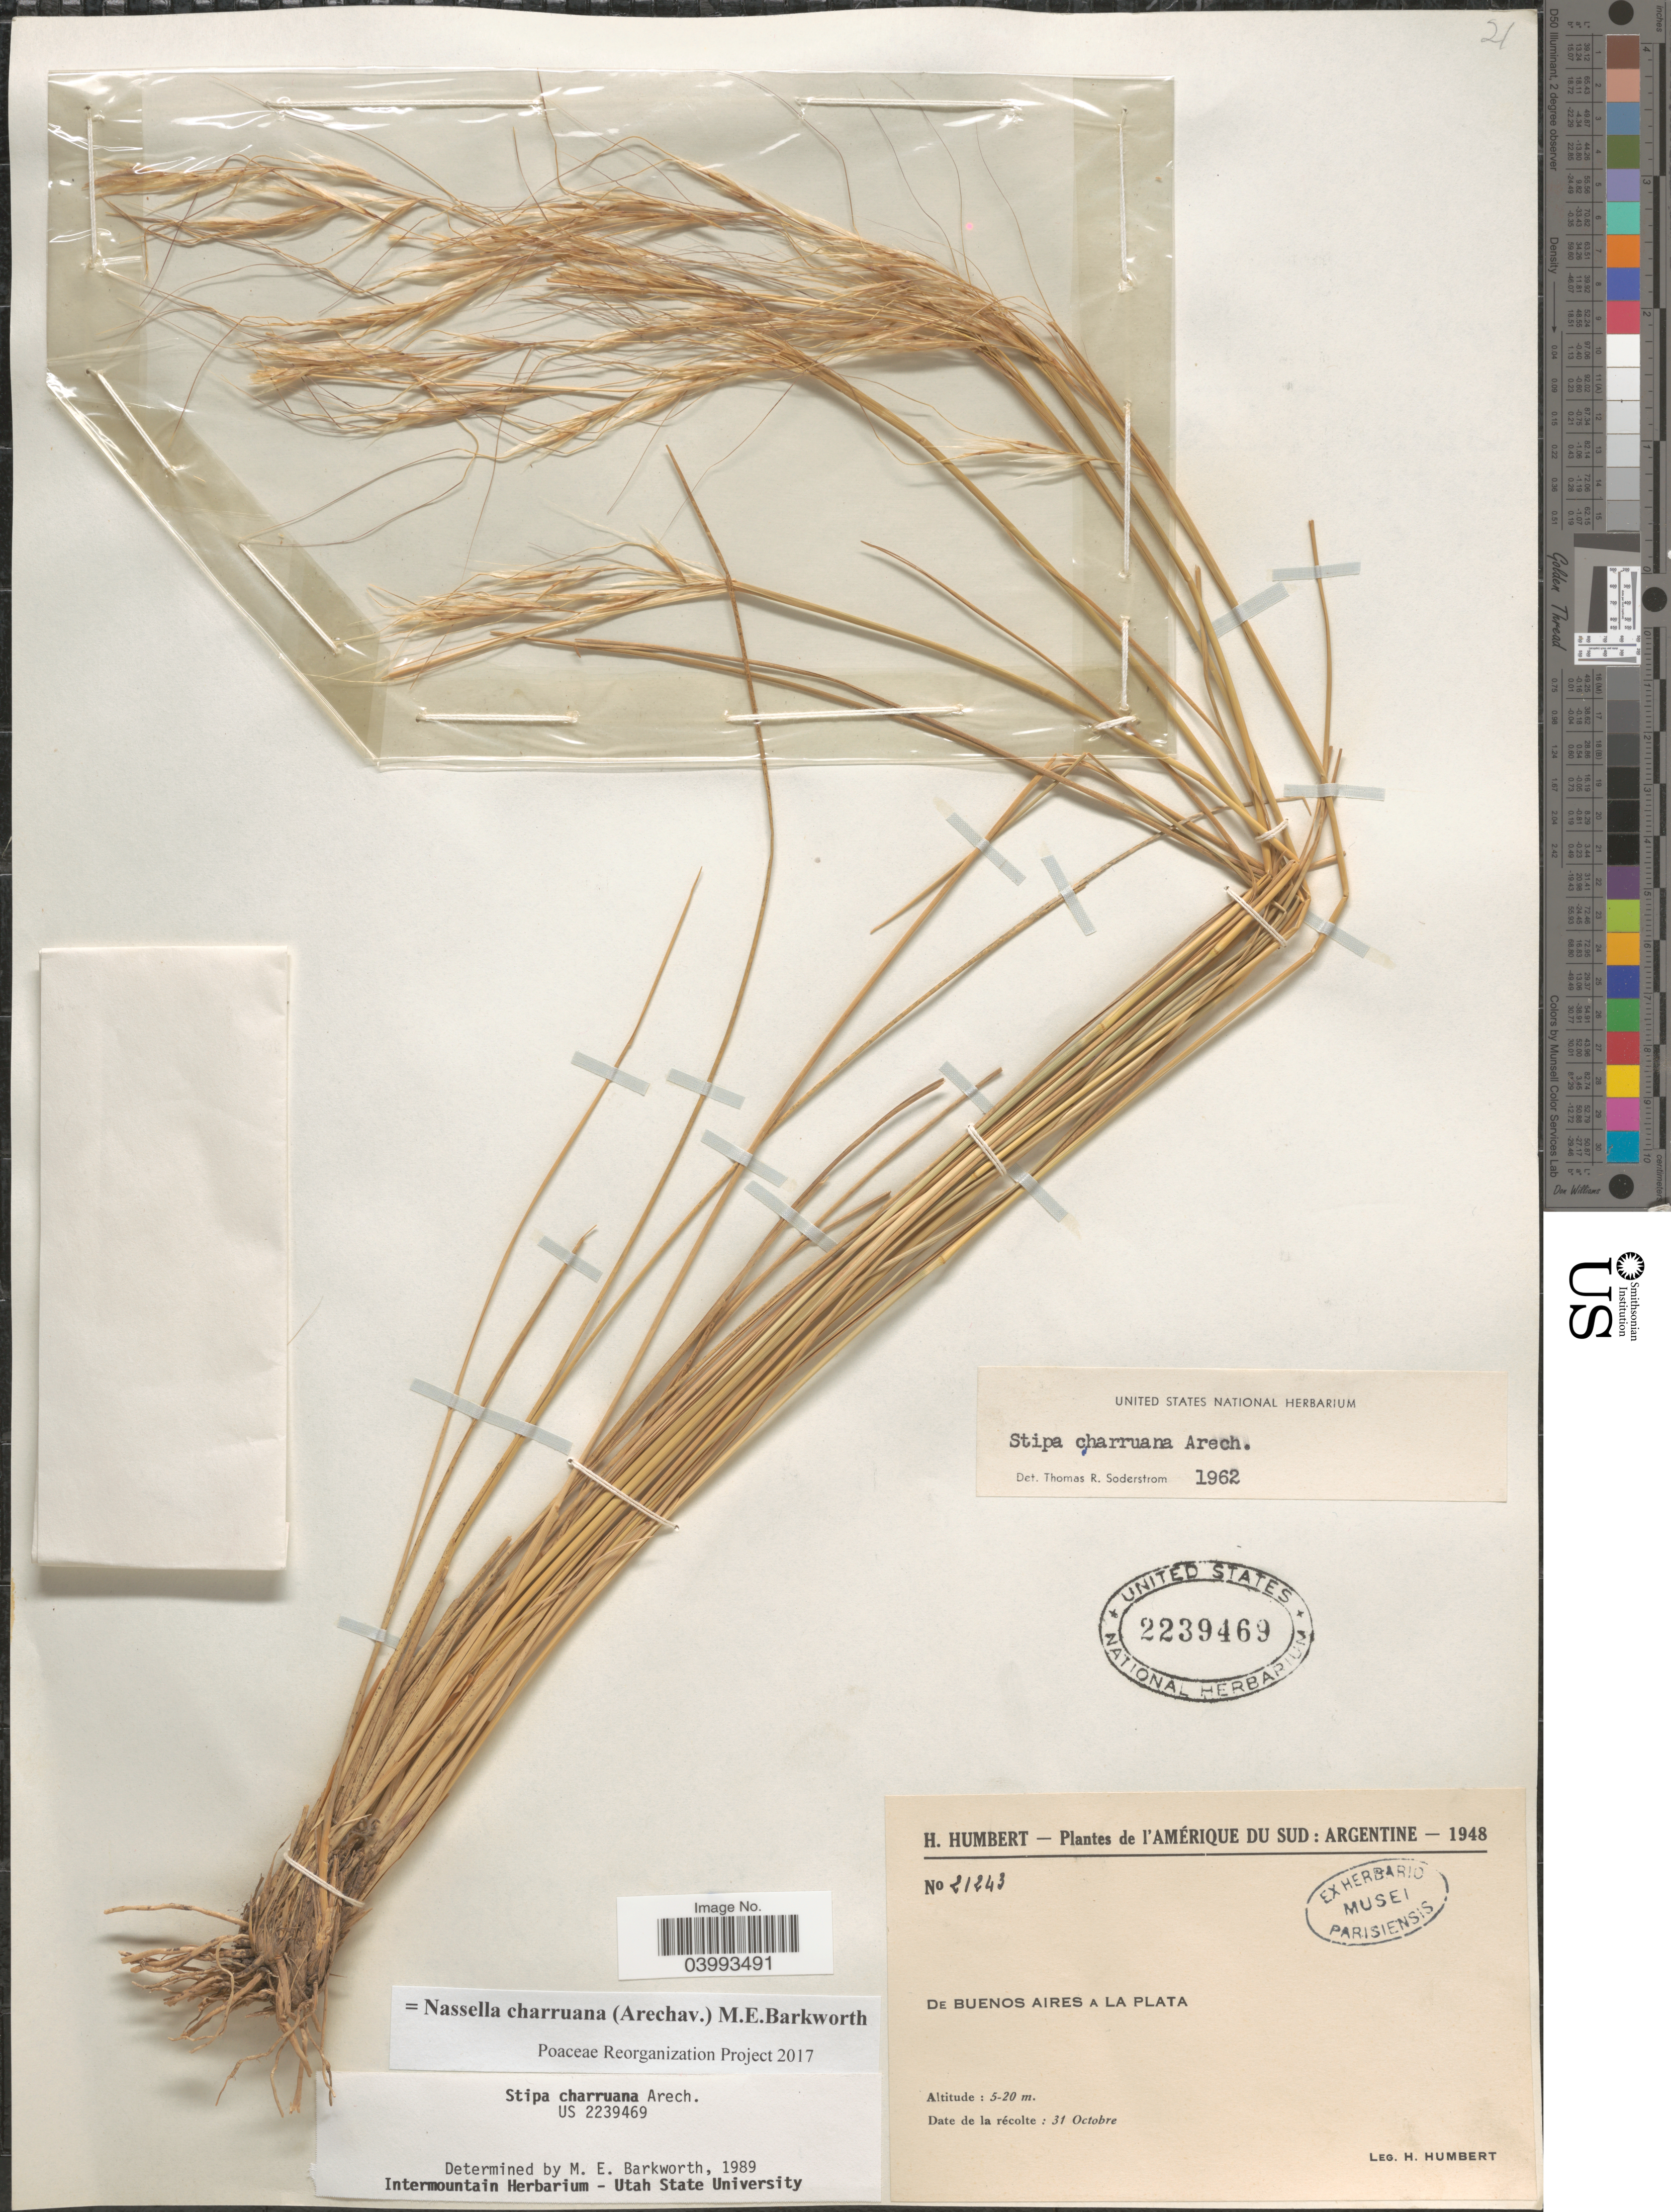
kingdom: Plantae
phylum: Tracheophyta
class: Liliopsida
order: Poales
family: Poaceae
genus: Nassella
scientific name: Nassella charruana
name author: (Arechav.) Barkworth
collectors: H. Humbert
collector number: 21243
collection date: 1948-10-31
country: Argentina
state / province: Buenos Aires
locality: L'Amérique du Sud. De Buenos Aires a La Plata.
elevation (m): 5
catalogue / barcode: US 2239469